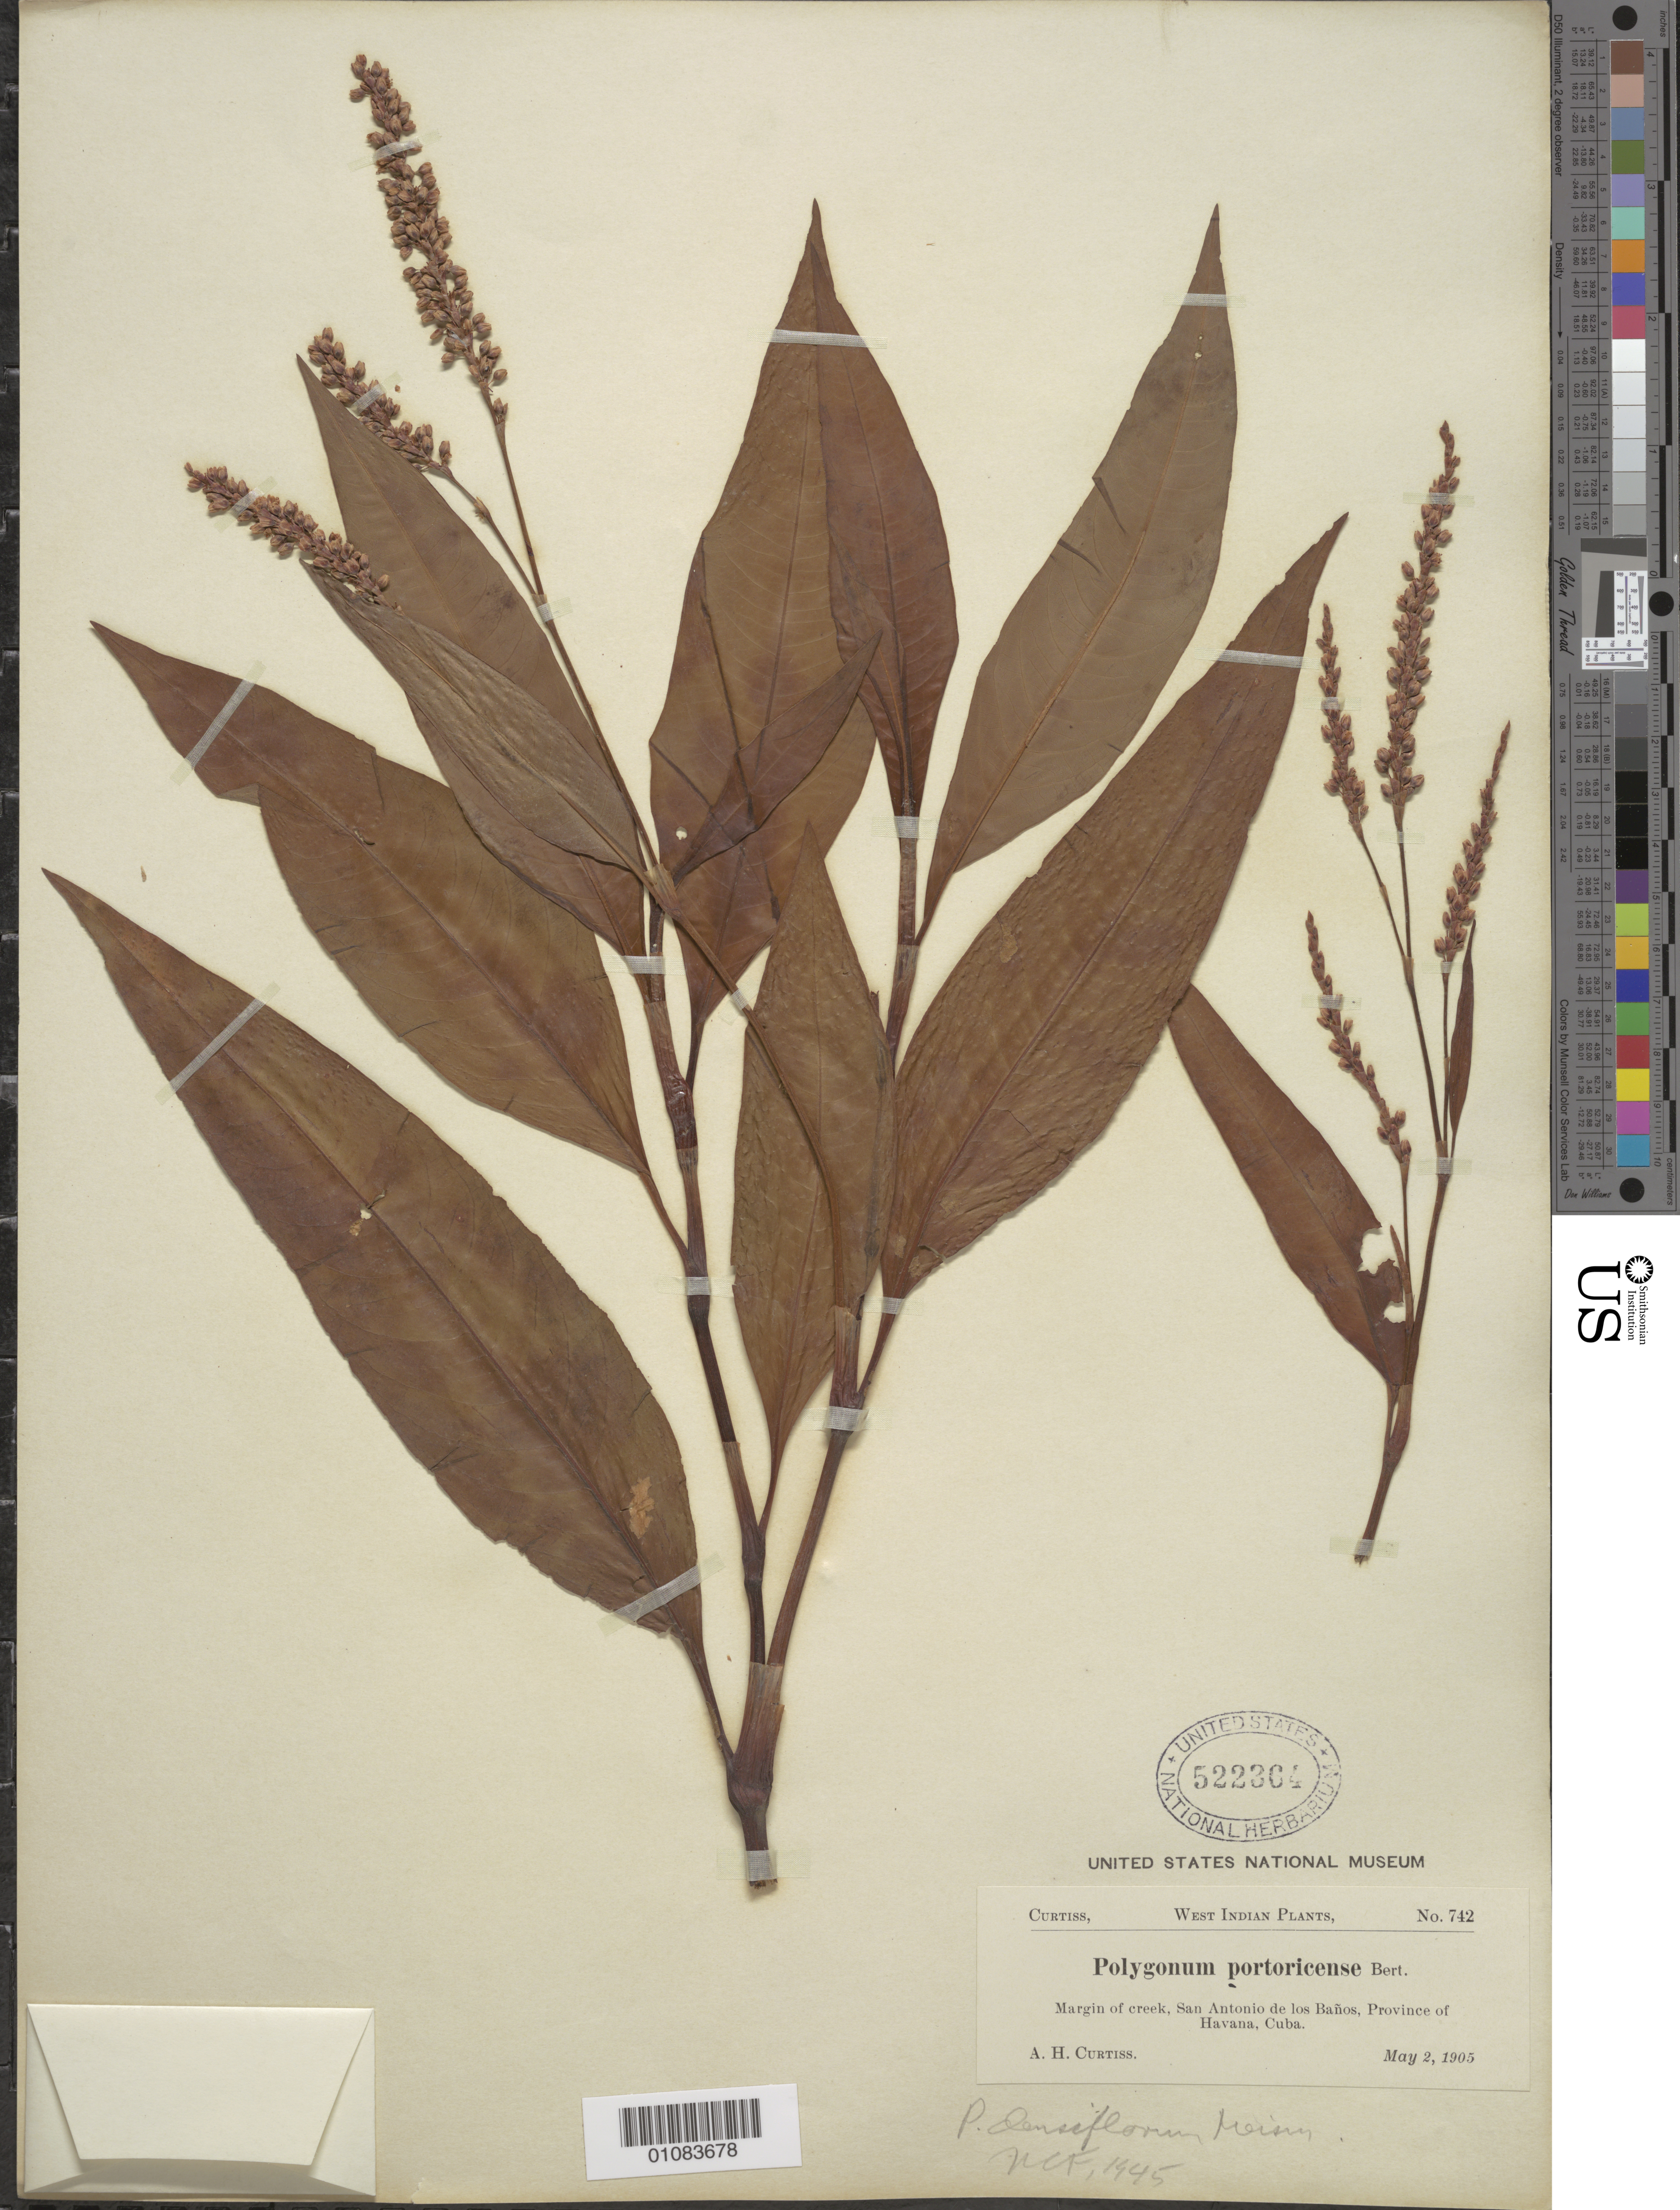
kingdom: Plantae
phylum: Tracheophyta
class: Magnoliopsida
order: Caryophyllales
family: Polygonaceae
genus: Polygonum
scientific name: Polygonum densiflorum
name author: Meisn.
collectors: A. H. Curtiss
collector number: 742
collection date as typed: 02 May 1905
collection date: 1905-05-02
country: Cuba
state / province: La Habana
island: Cuba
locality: Province of Havana, San Antonio de los Banos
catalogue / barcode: US 522364